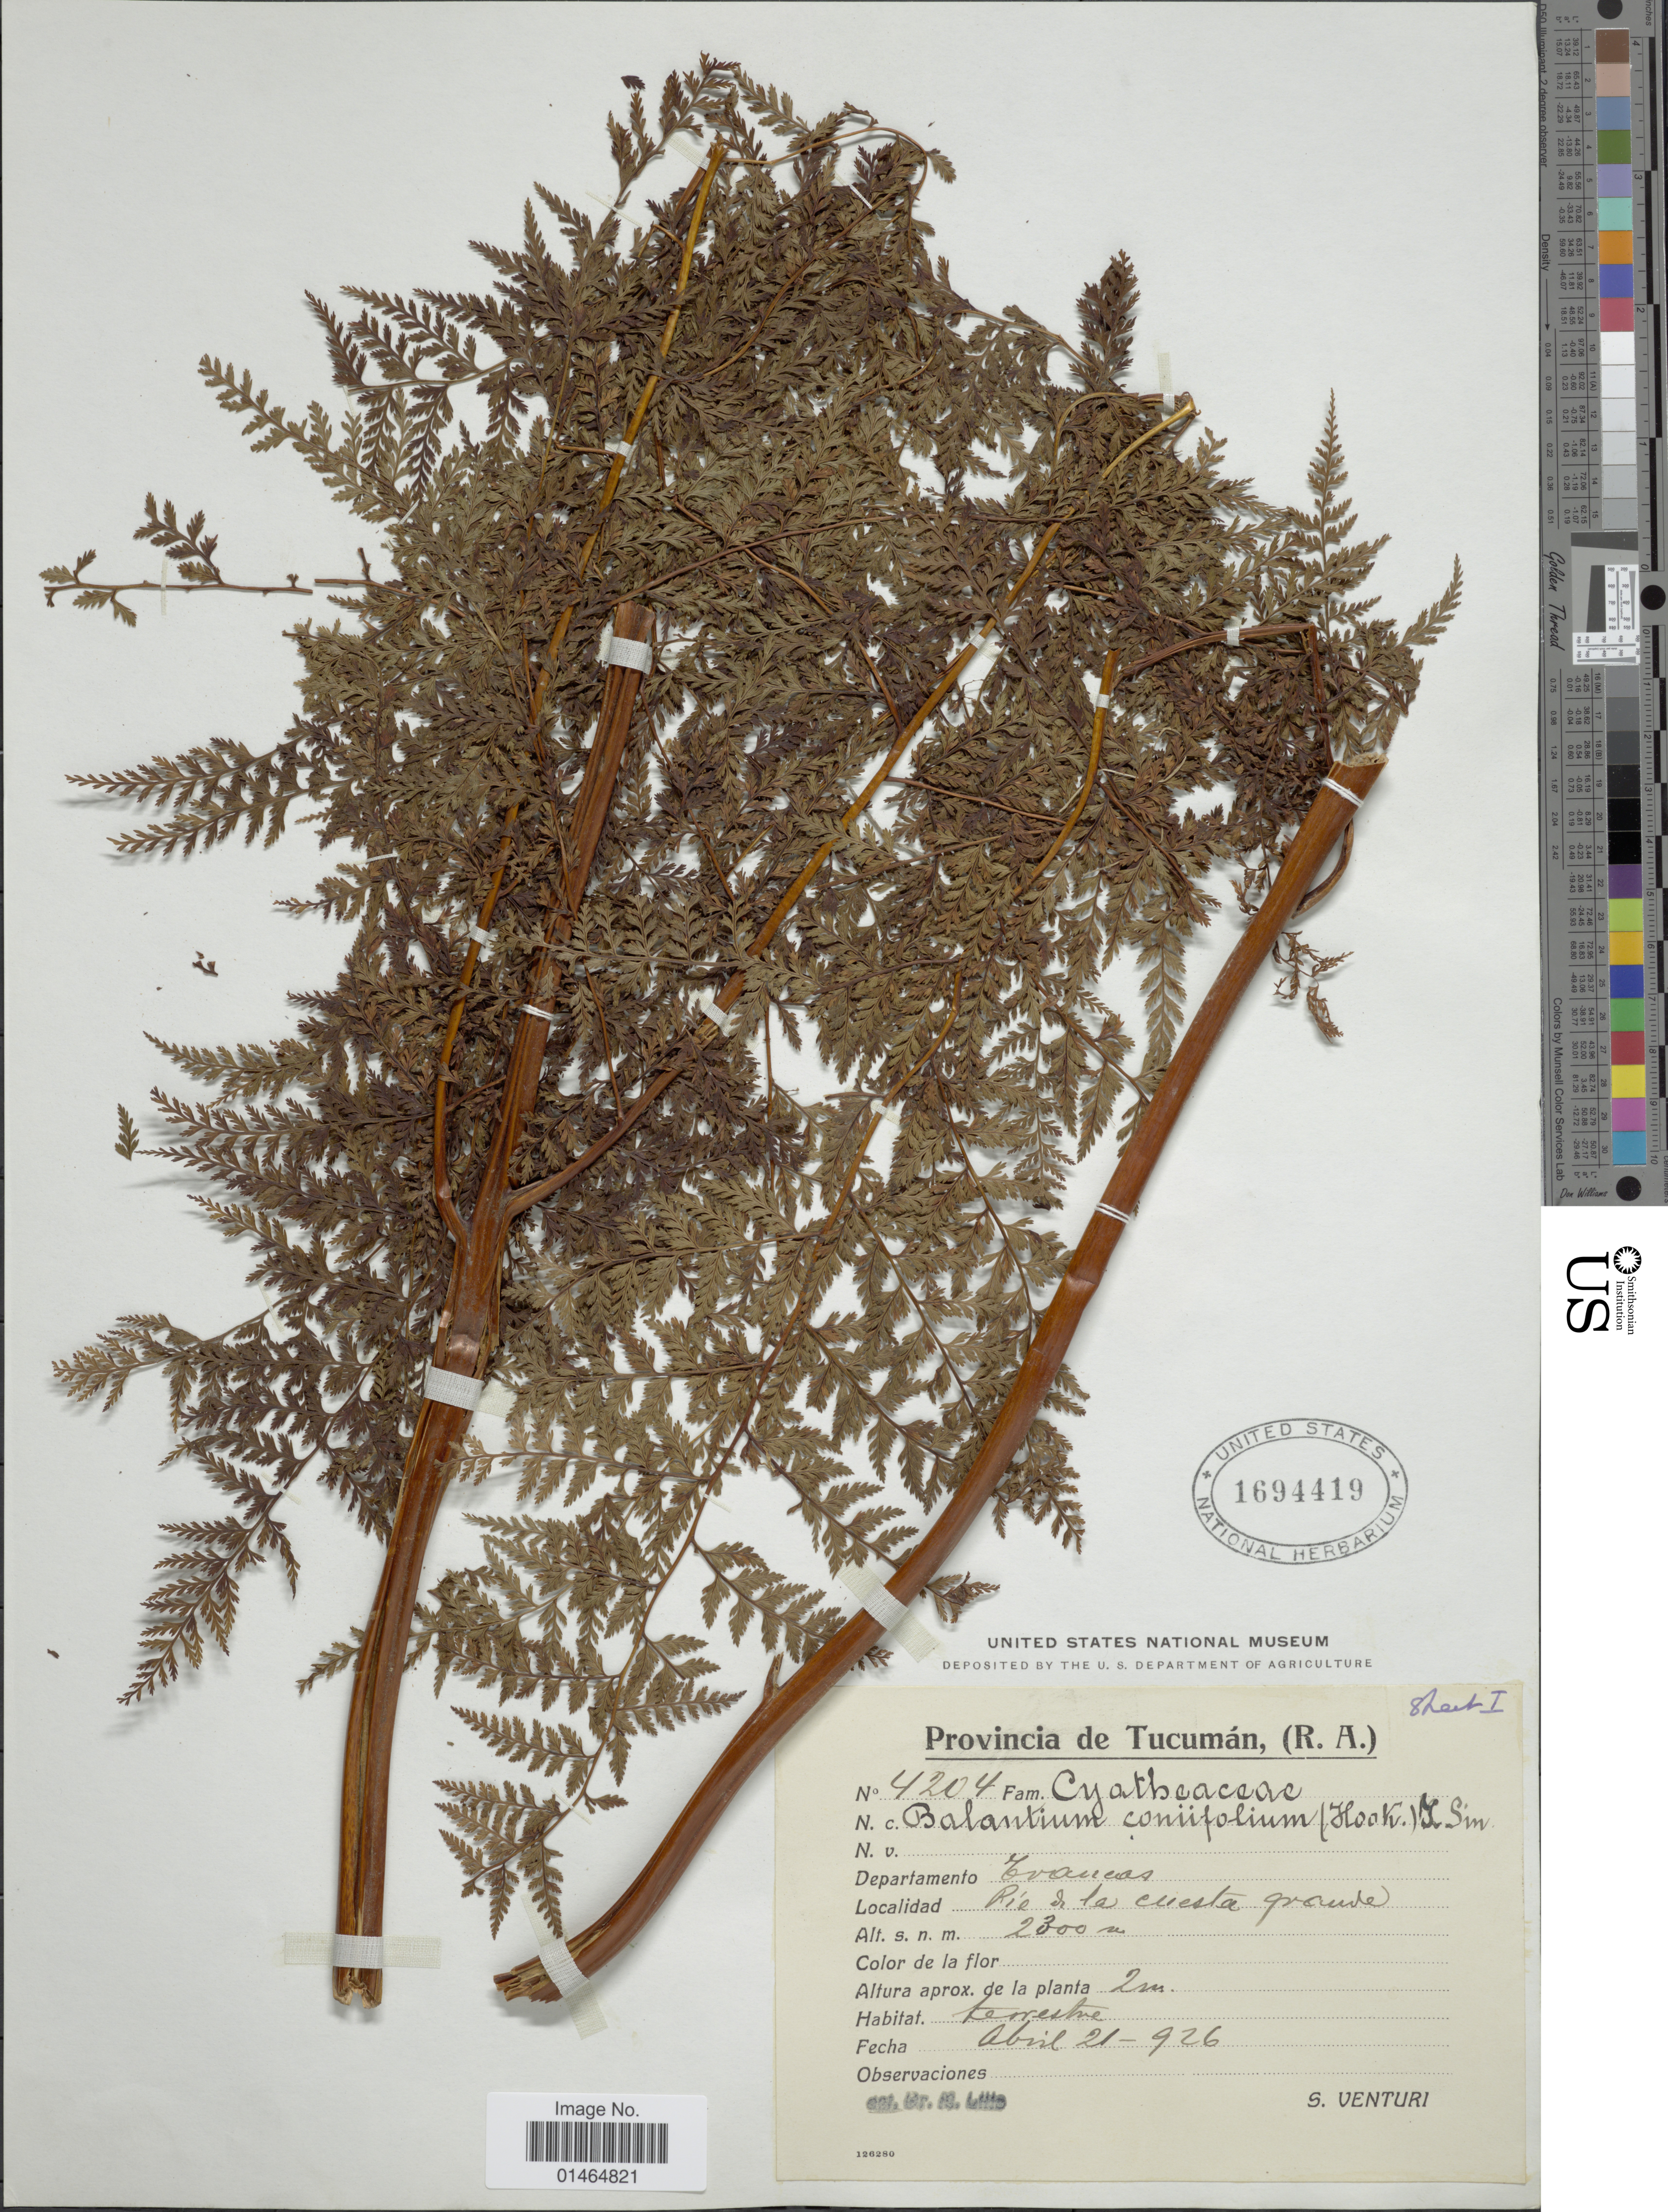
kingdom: Plantae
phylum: Tracheophyta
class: Polypodiopsida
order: Polypodiales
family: Dennstaedtiaceae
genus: Dennstaedtia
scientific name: Dennstaedtia glauca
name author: (Cav.) C. Chr.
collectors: S. Venturi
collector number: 4204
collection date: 1926-04-21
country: Argentina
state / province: Tucumán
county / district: Trancas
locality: Pie de la cuesta grande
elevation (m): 2300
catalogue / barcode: US 1694419